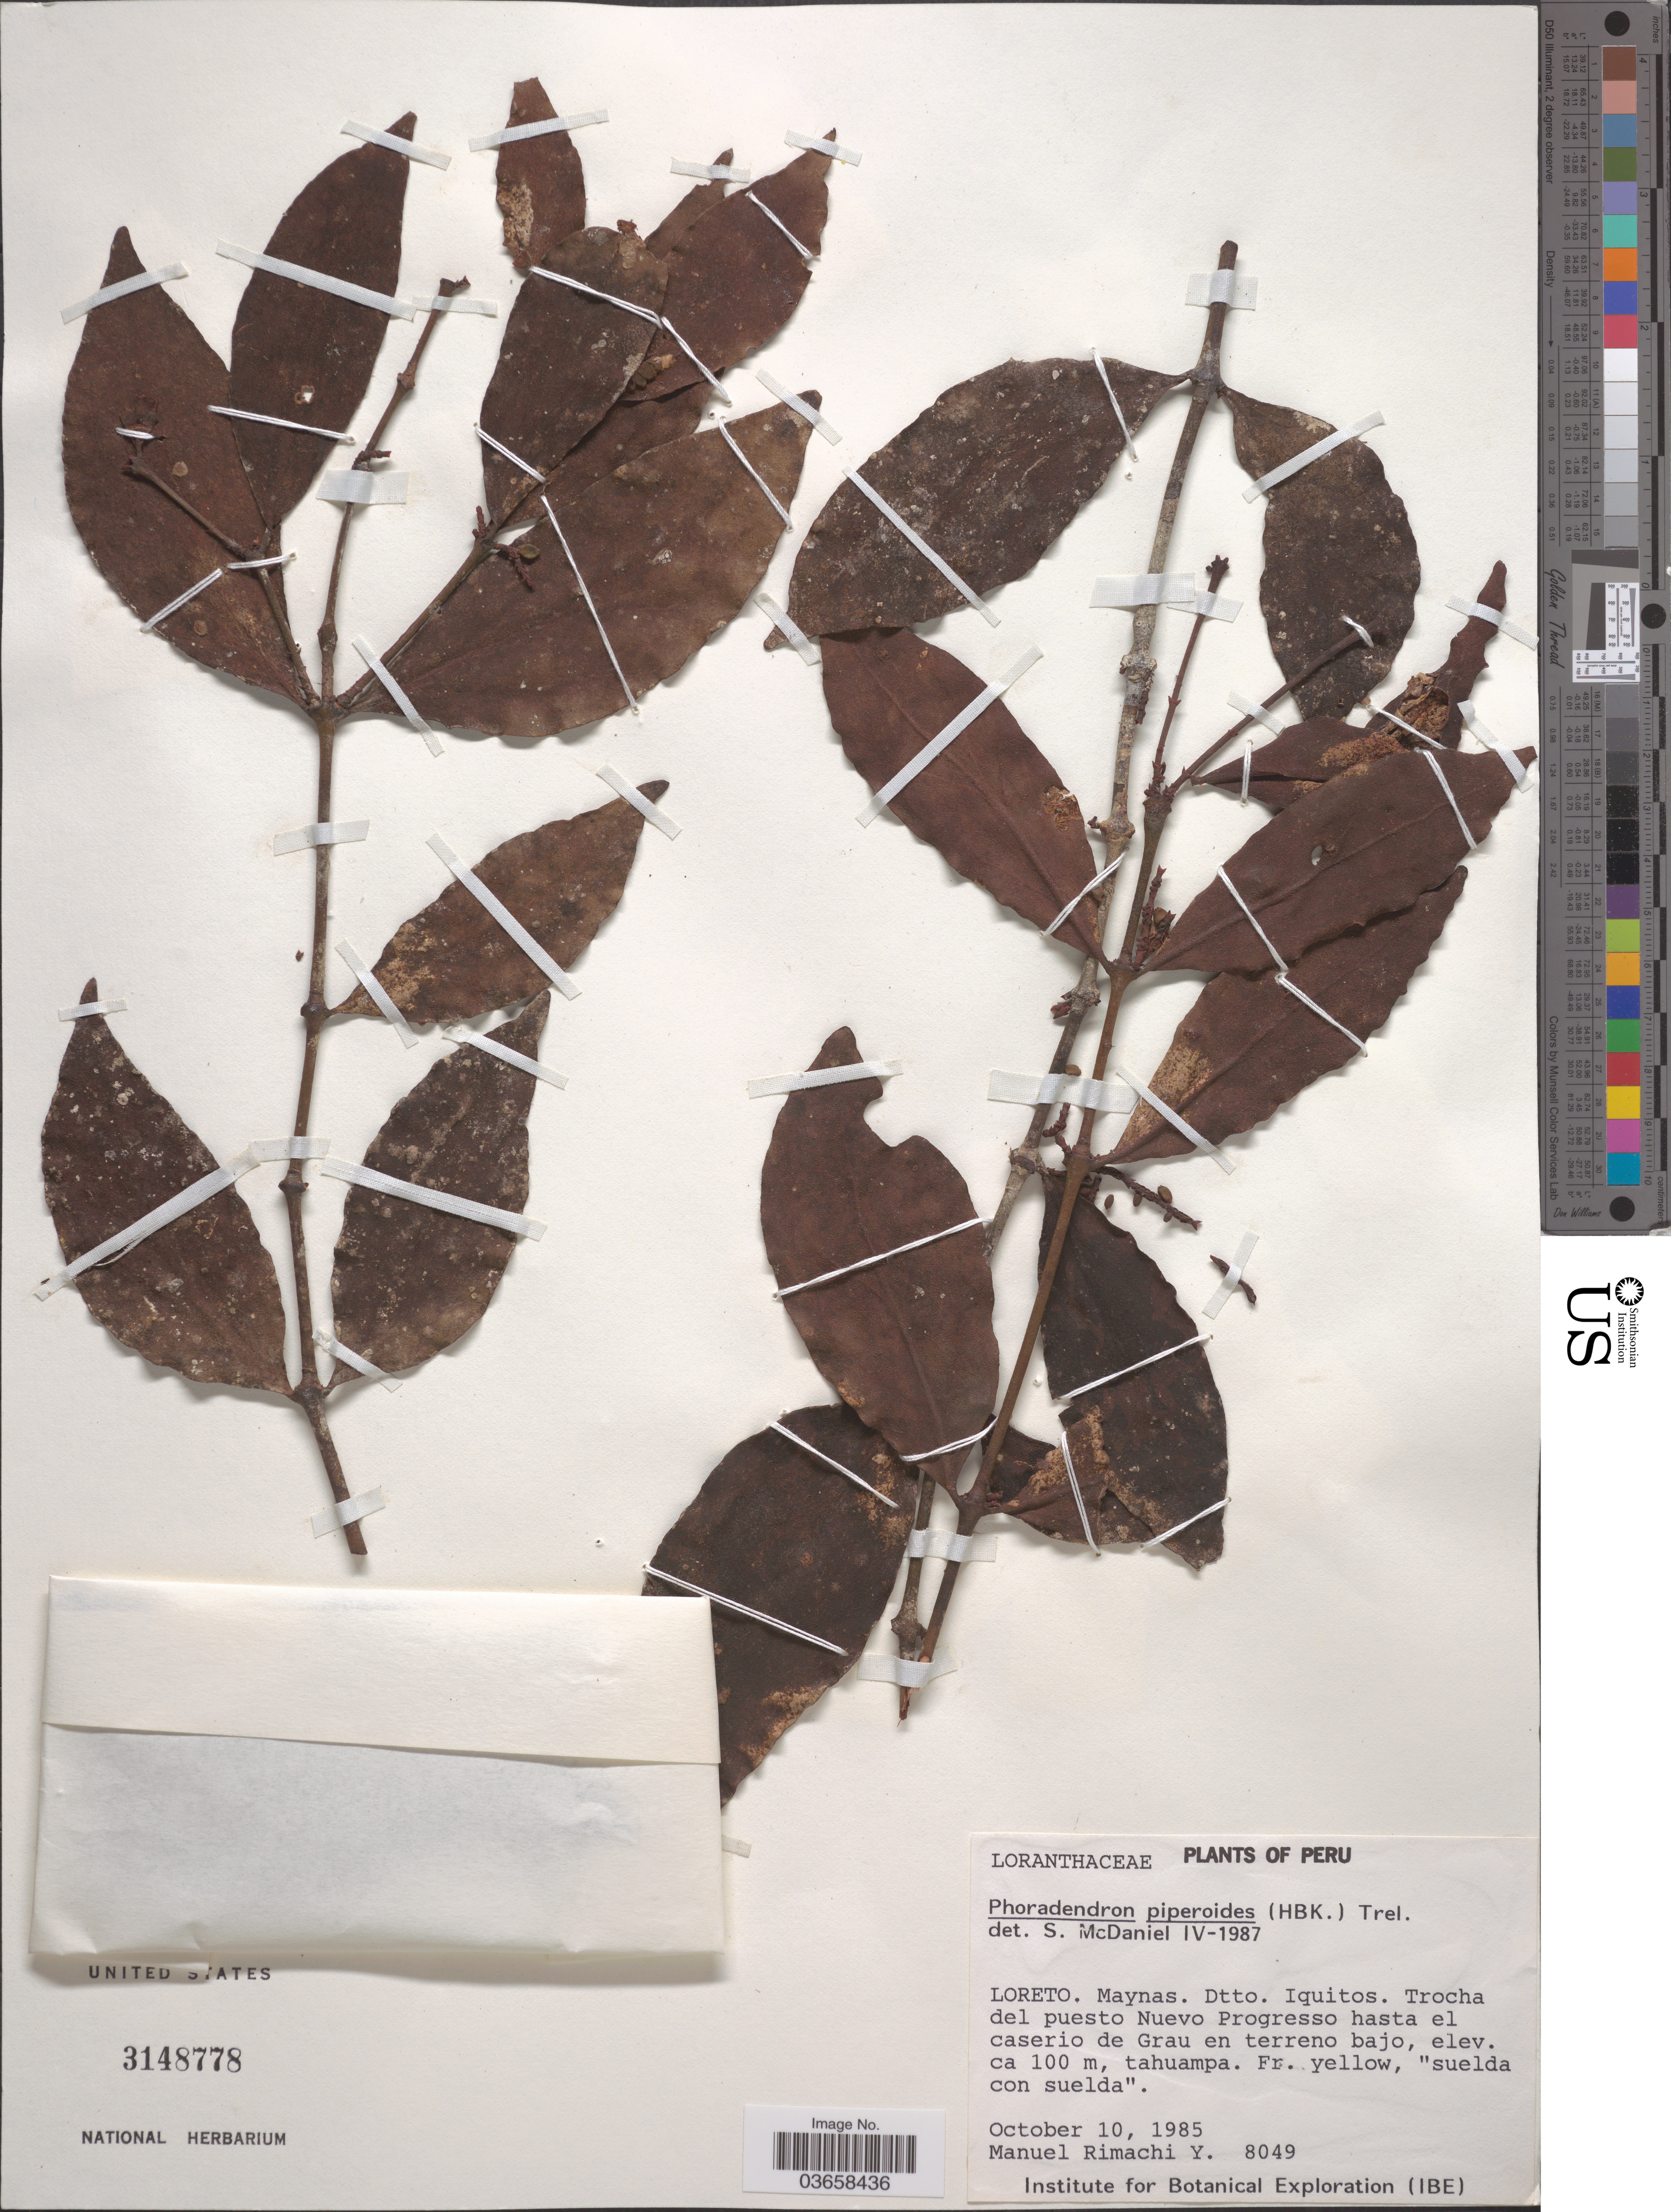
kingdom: Plantae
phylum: Tracheophyta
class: Magnoliopsida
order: Santalales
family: Viscaceae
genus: Phoradendron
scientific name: Phoradendron piperoides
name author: (Kunth) Trel.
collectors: M. Rimachi Y.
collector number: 8049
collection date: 1985-10-10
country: Peru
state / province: Loreto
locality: Maynas. Dtto. Iquitos. Trocha del puesto Nuevo Progresso hasta el caserio de Grau en terreno bajo.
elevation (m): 100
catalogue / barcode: US 3148778